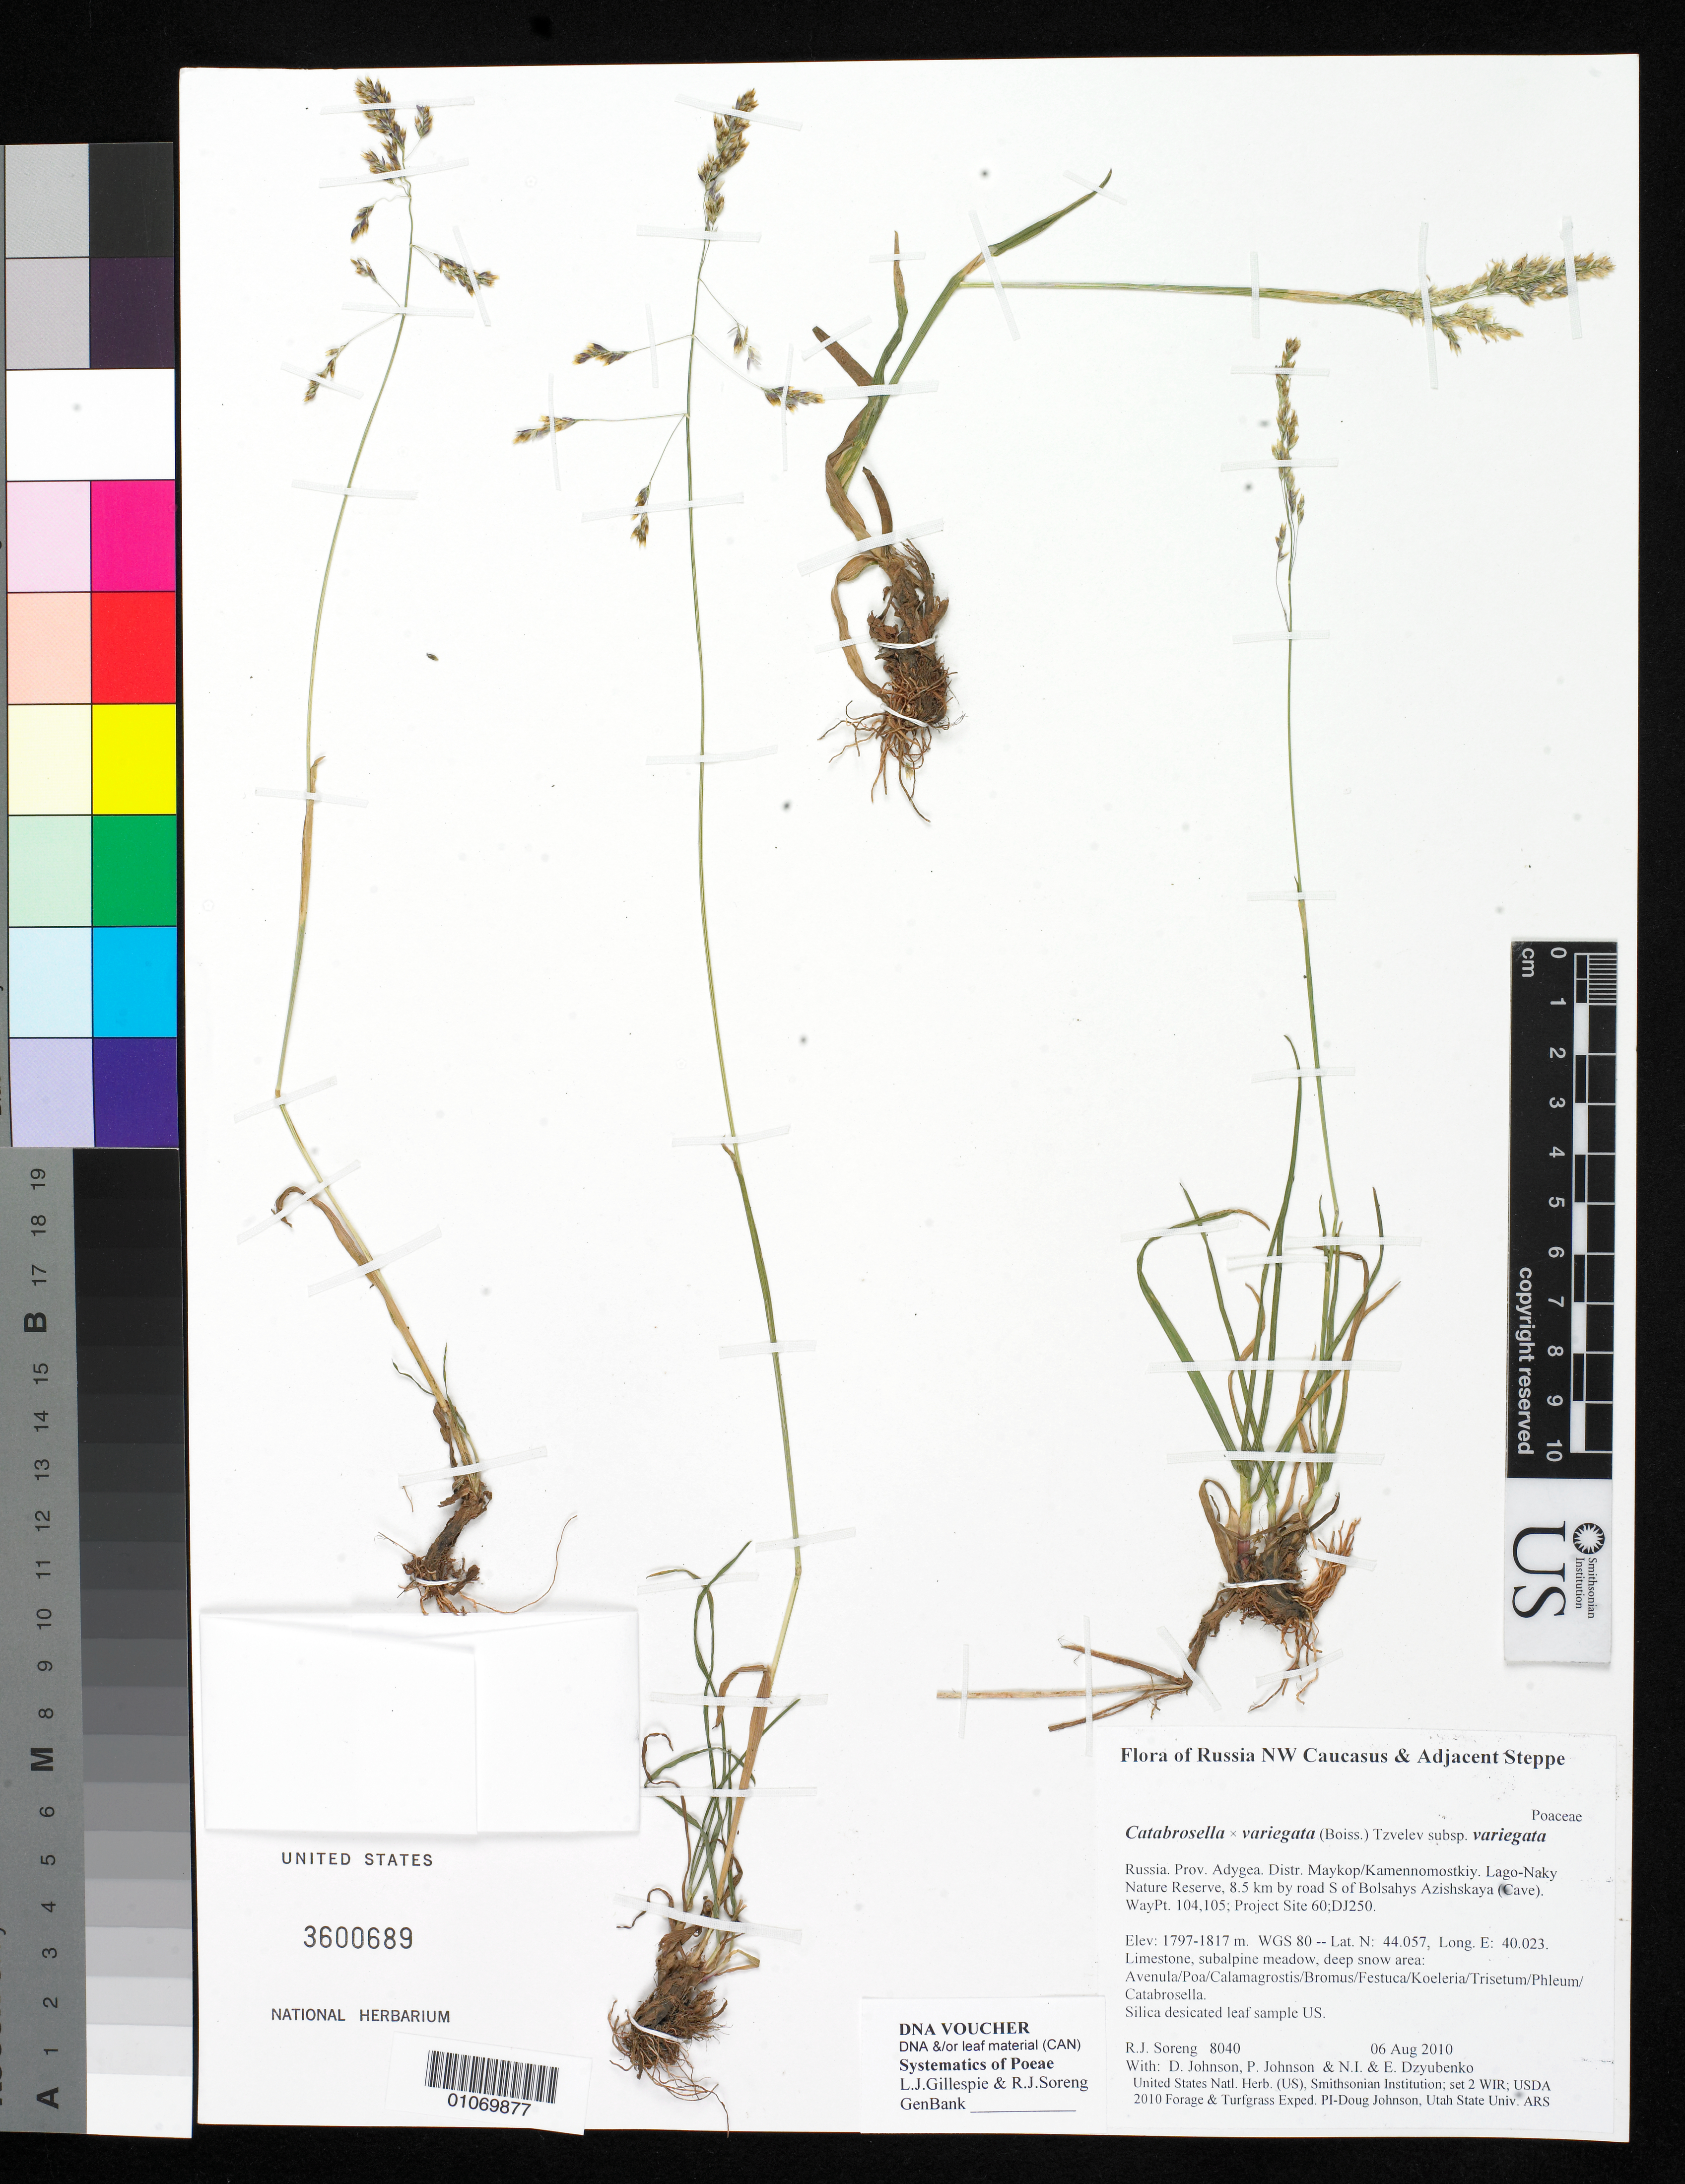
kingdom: Plantae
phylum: Tracheophyta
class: Liliopsida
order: Poales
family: Poaceae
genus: Catabrosella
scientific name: Catabrosella variegata var. variegata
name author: (Boiss.) Tzvelev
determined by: Soreng, Robert J., Research Associate (BOT), Smithsonian Institution - National Museum of Natural History (UNITED STATES)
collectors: R. J. Soreng, D. Johnson, P. Johnson, N. Dzyubenko & E. Dzyubenko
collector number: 8040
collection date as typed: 06 Aug 2010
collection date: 2010-08-06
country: Russian Federation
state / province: Adygea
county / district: Maykop/Kamennomostkiy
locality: Lago-Naky Nature Reserve, 8.5 km by road S of Bolsahys Azishskaya (Cave)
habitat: Limestone, subalpine meadow, deep snow area: Avenula/Poa/Calamagrostis/Bromus/Festuca/Koeleria/Trisetum/Phleum/Catabrosella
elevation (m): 1797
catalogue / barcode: US 3600689